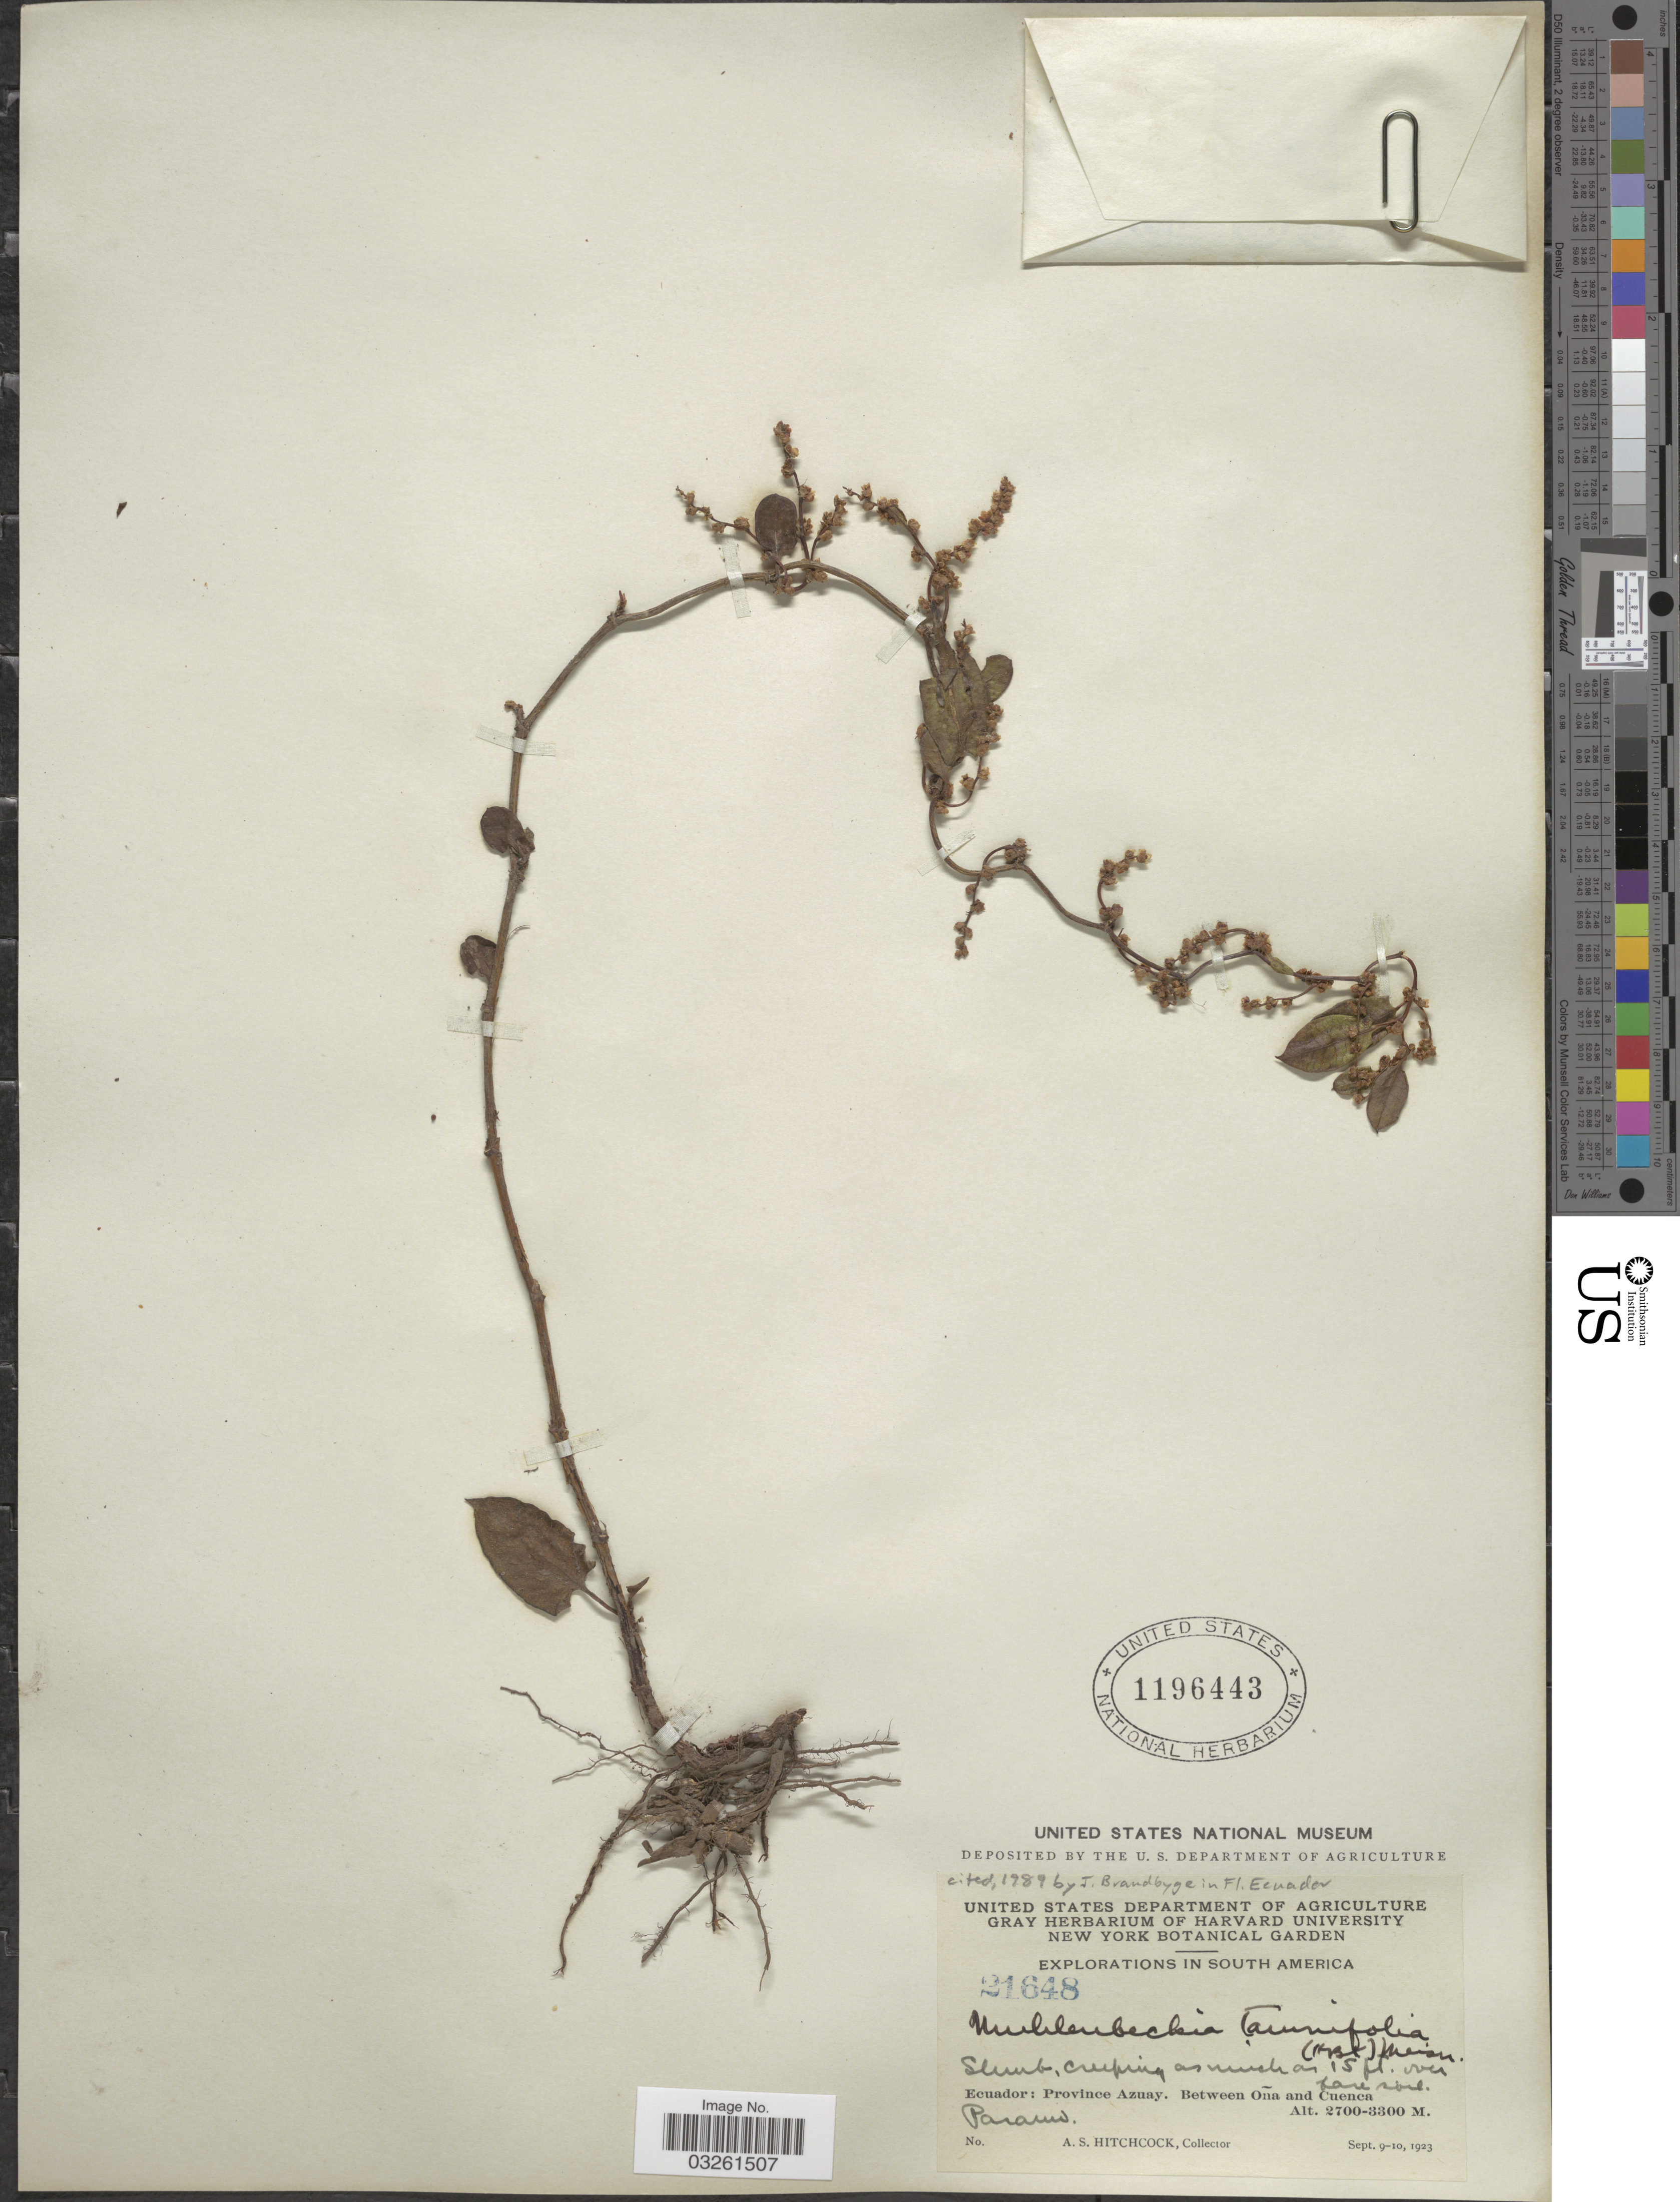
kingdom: Plantae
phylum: Tracheophyta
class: Magnoliopsida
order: Caryophyllales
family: Polygonaceae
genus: Muehlenbeckia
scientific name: Muehlenbeckia tamnifolia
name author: (Kunth) Meisn.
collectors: A. S. Hitchcock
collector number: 21648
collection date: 1923-09-09/1923-09-10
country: Ecuador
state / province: Azuay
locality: Between Oña and Cuenca.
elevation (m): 2700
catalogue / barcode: US 1196443